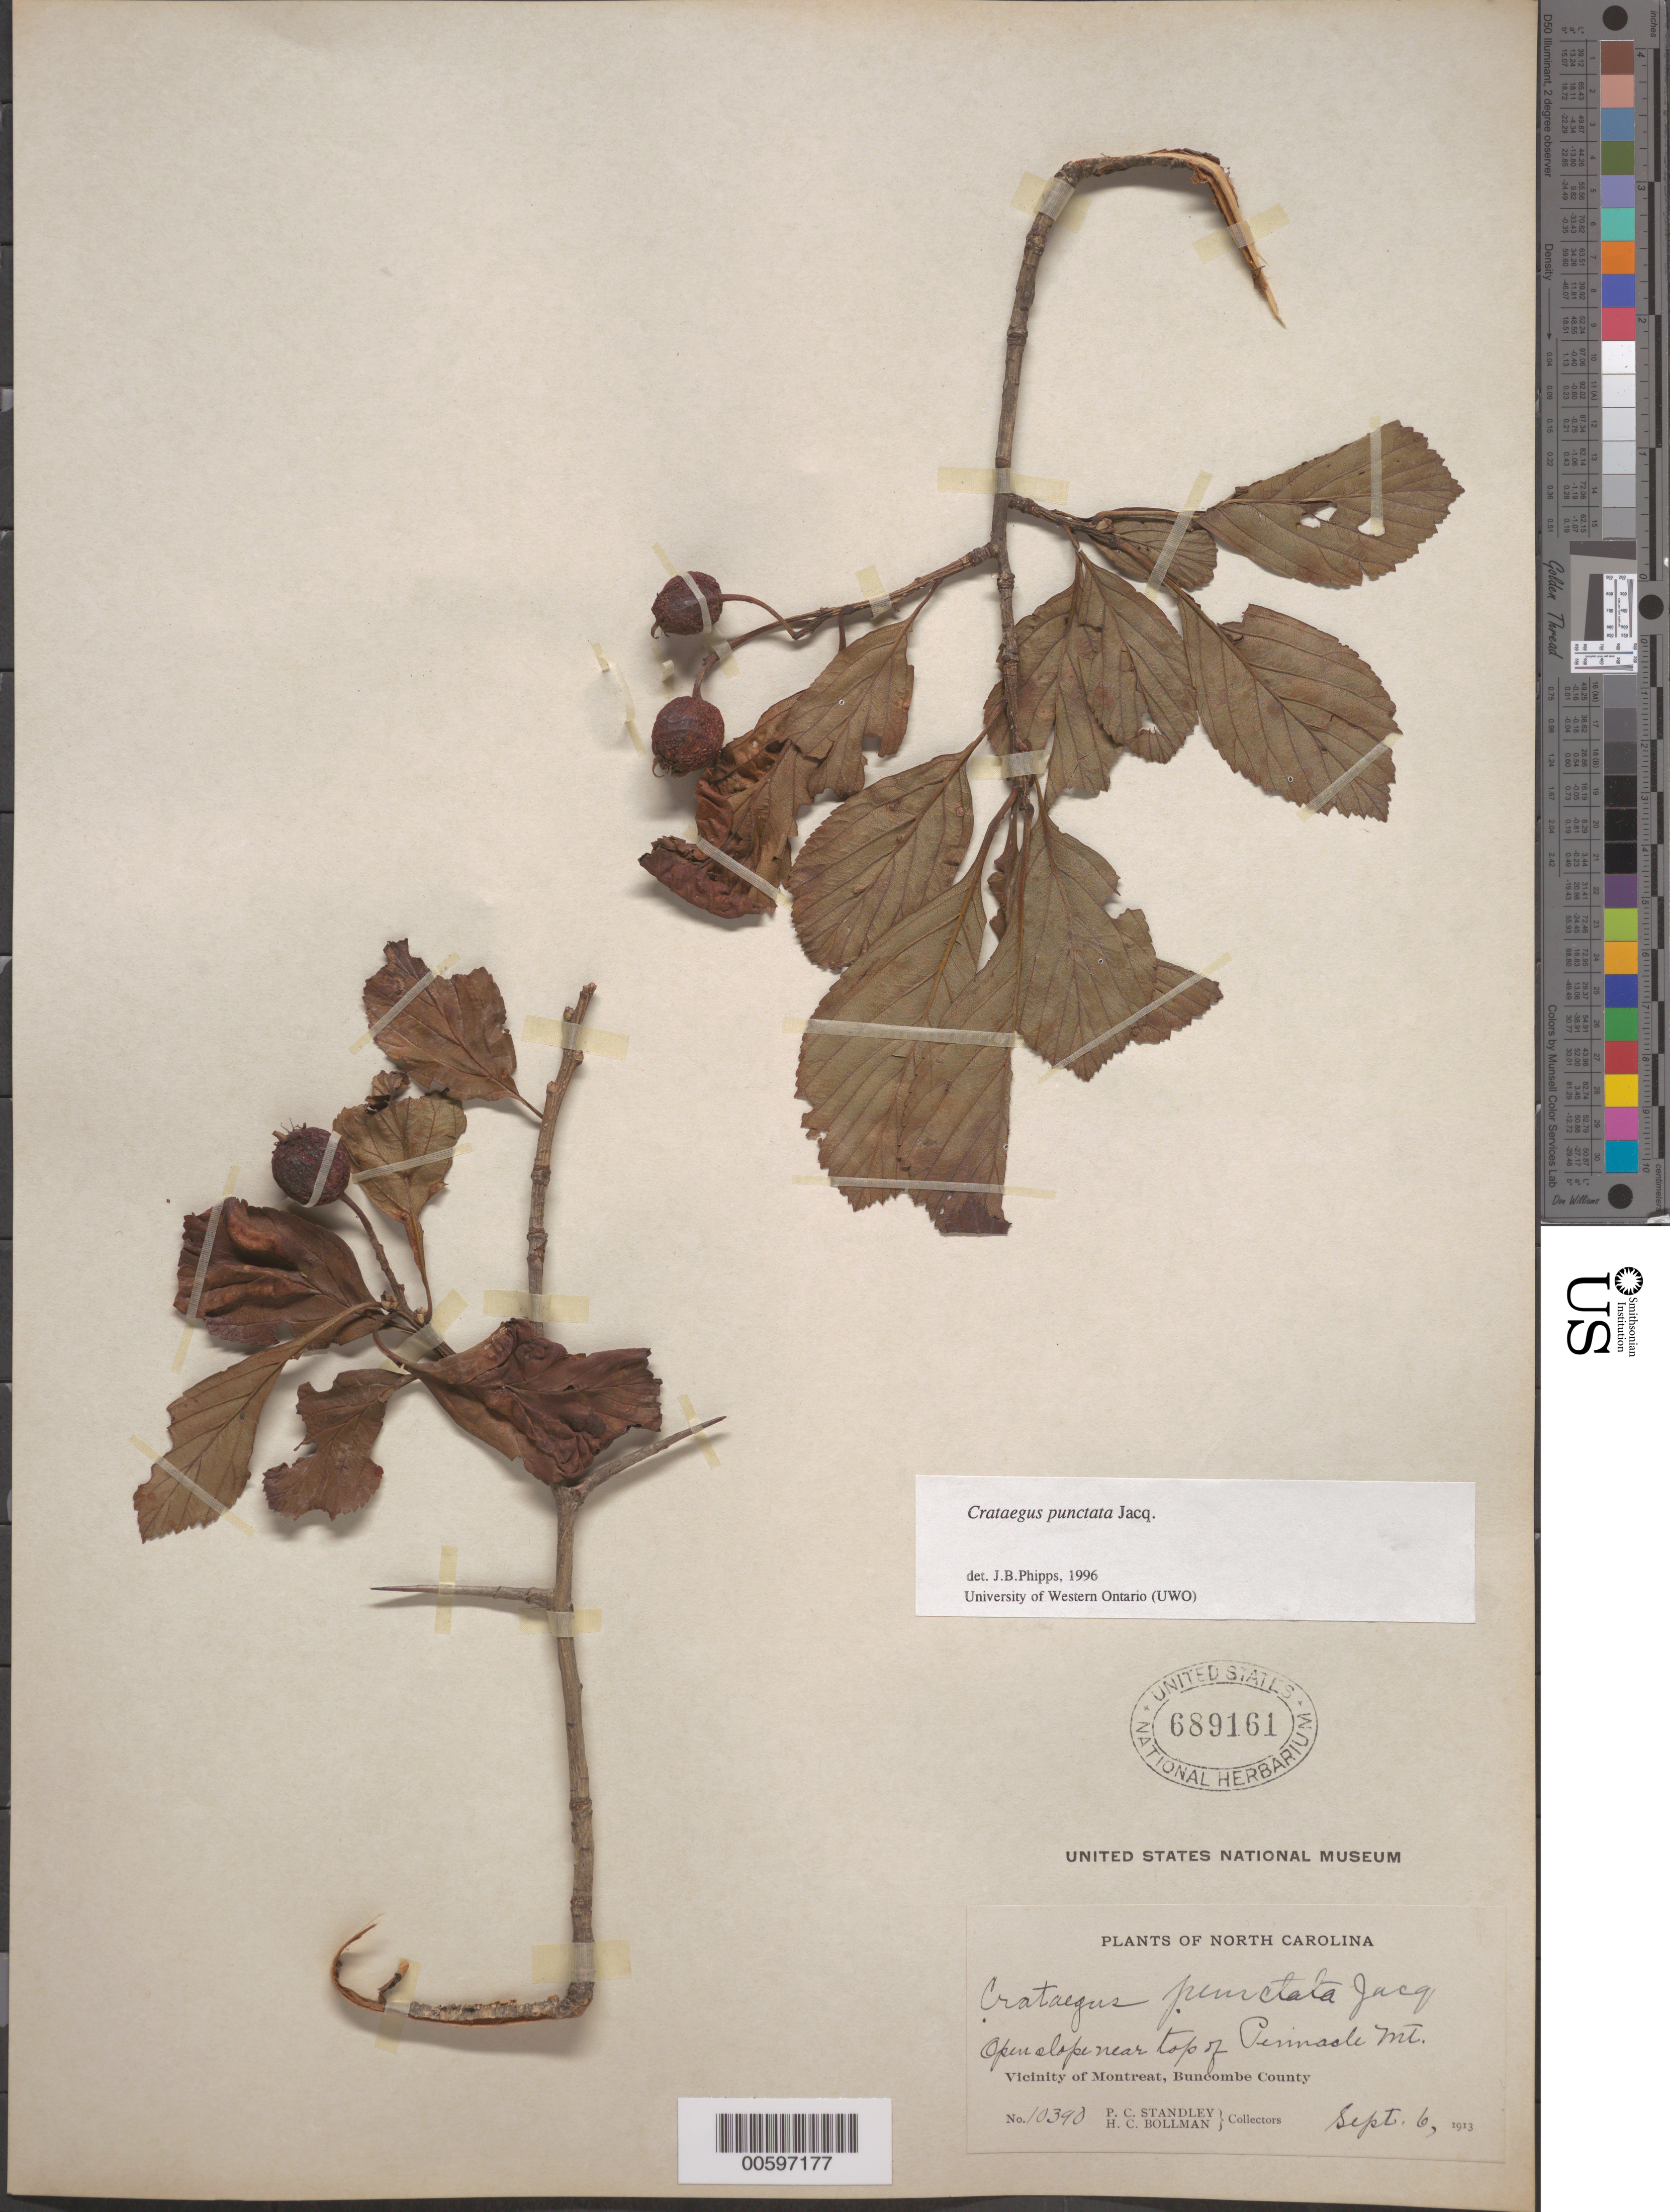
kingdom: Plantae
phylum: Tracheophyta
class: Magnoliopsida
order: Rosales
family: Rosaceae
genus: Crataegus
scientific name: Crataegus punctata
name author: Jacq.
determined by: Phipps, James B., (UWO), University of Western Ontario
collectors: P. C. Standley & H. C. Bollman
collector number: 10390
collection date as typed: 06 Sep 1913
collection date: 1913-09-06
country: United States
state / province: North Carolina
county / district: Buncombe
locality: Vicinity of Montreat, near top of Pinnacle Mtn.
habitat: Open slope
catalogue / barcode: US 689161